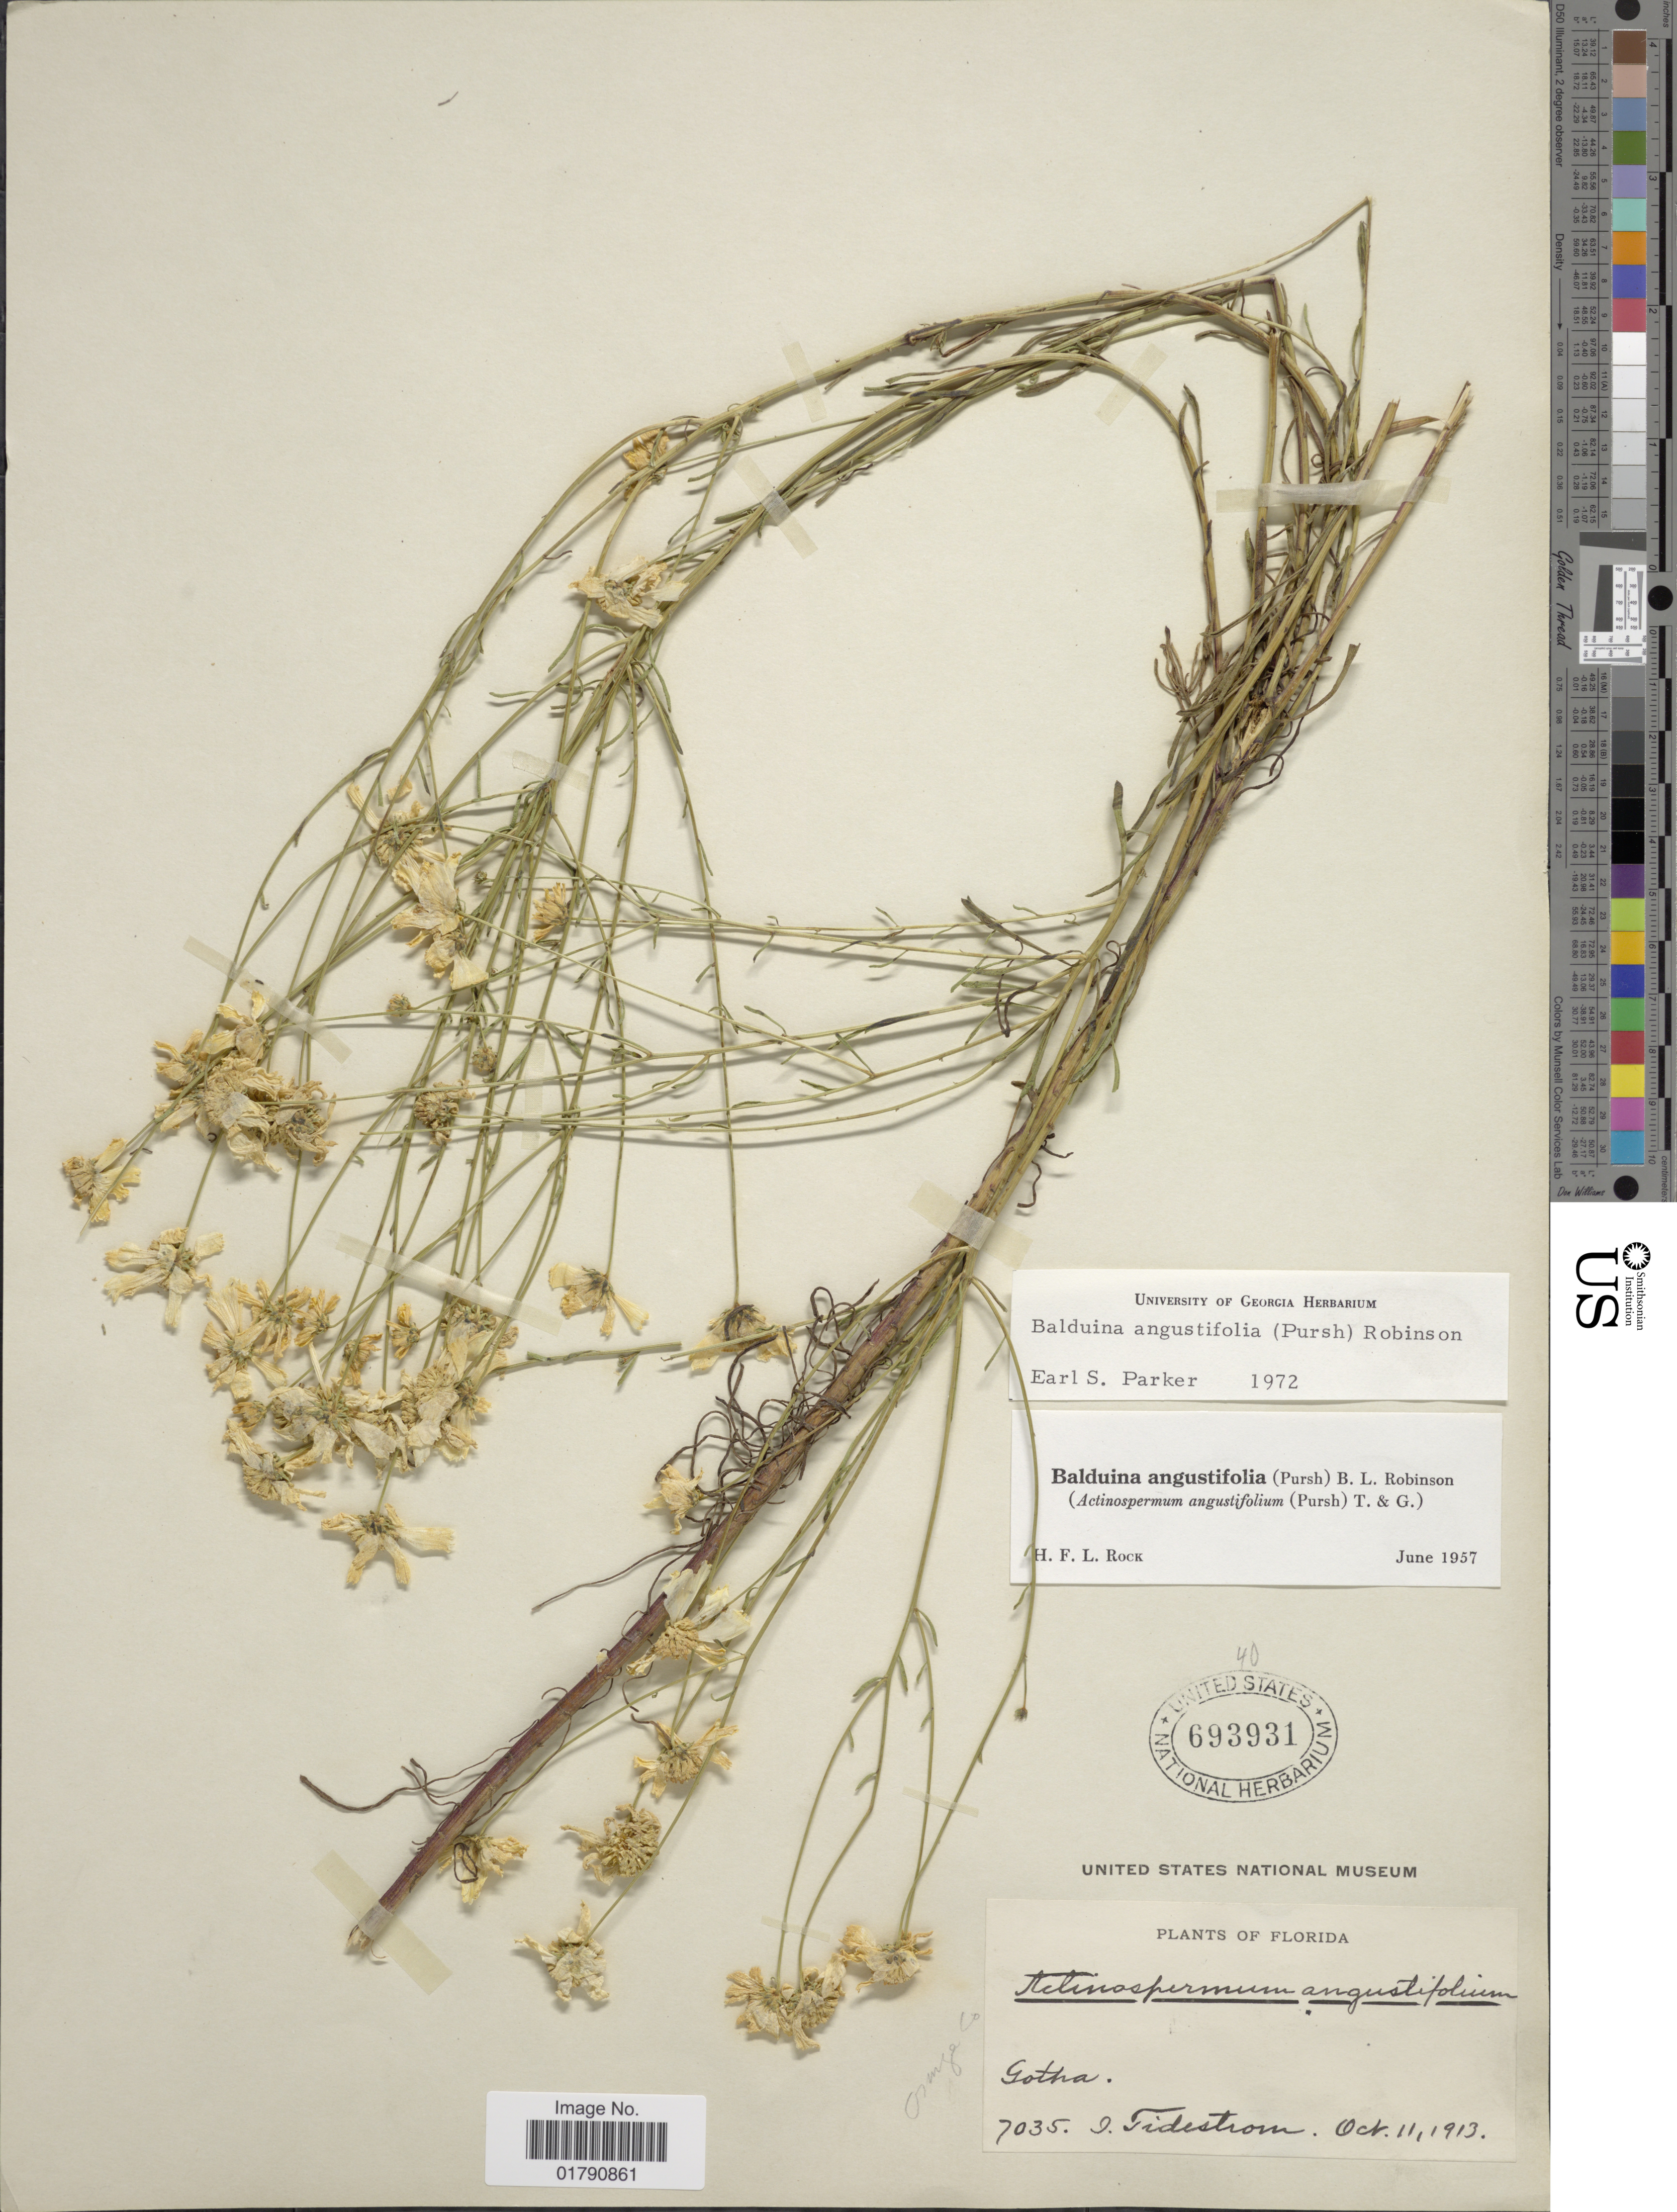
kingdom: Plantae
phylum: Tracheophyta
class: Magnoliopsida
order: Asterales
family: Asteraceae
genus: Balduina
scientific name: Balduina angustifolia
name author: (Pursh) B.L. Rob.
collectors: I. Tidestorm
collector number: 7035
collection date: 1913-10-11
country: United States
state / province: Florida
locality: Gotha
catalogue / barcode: US 693931